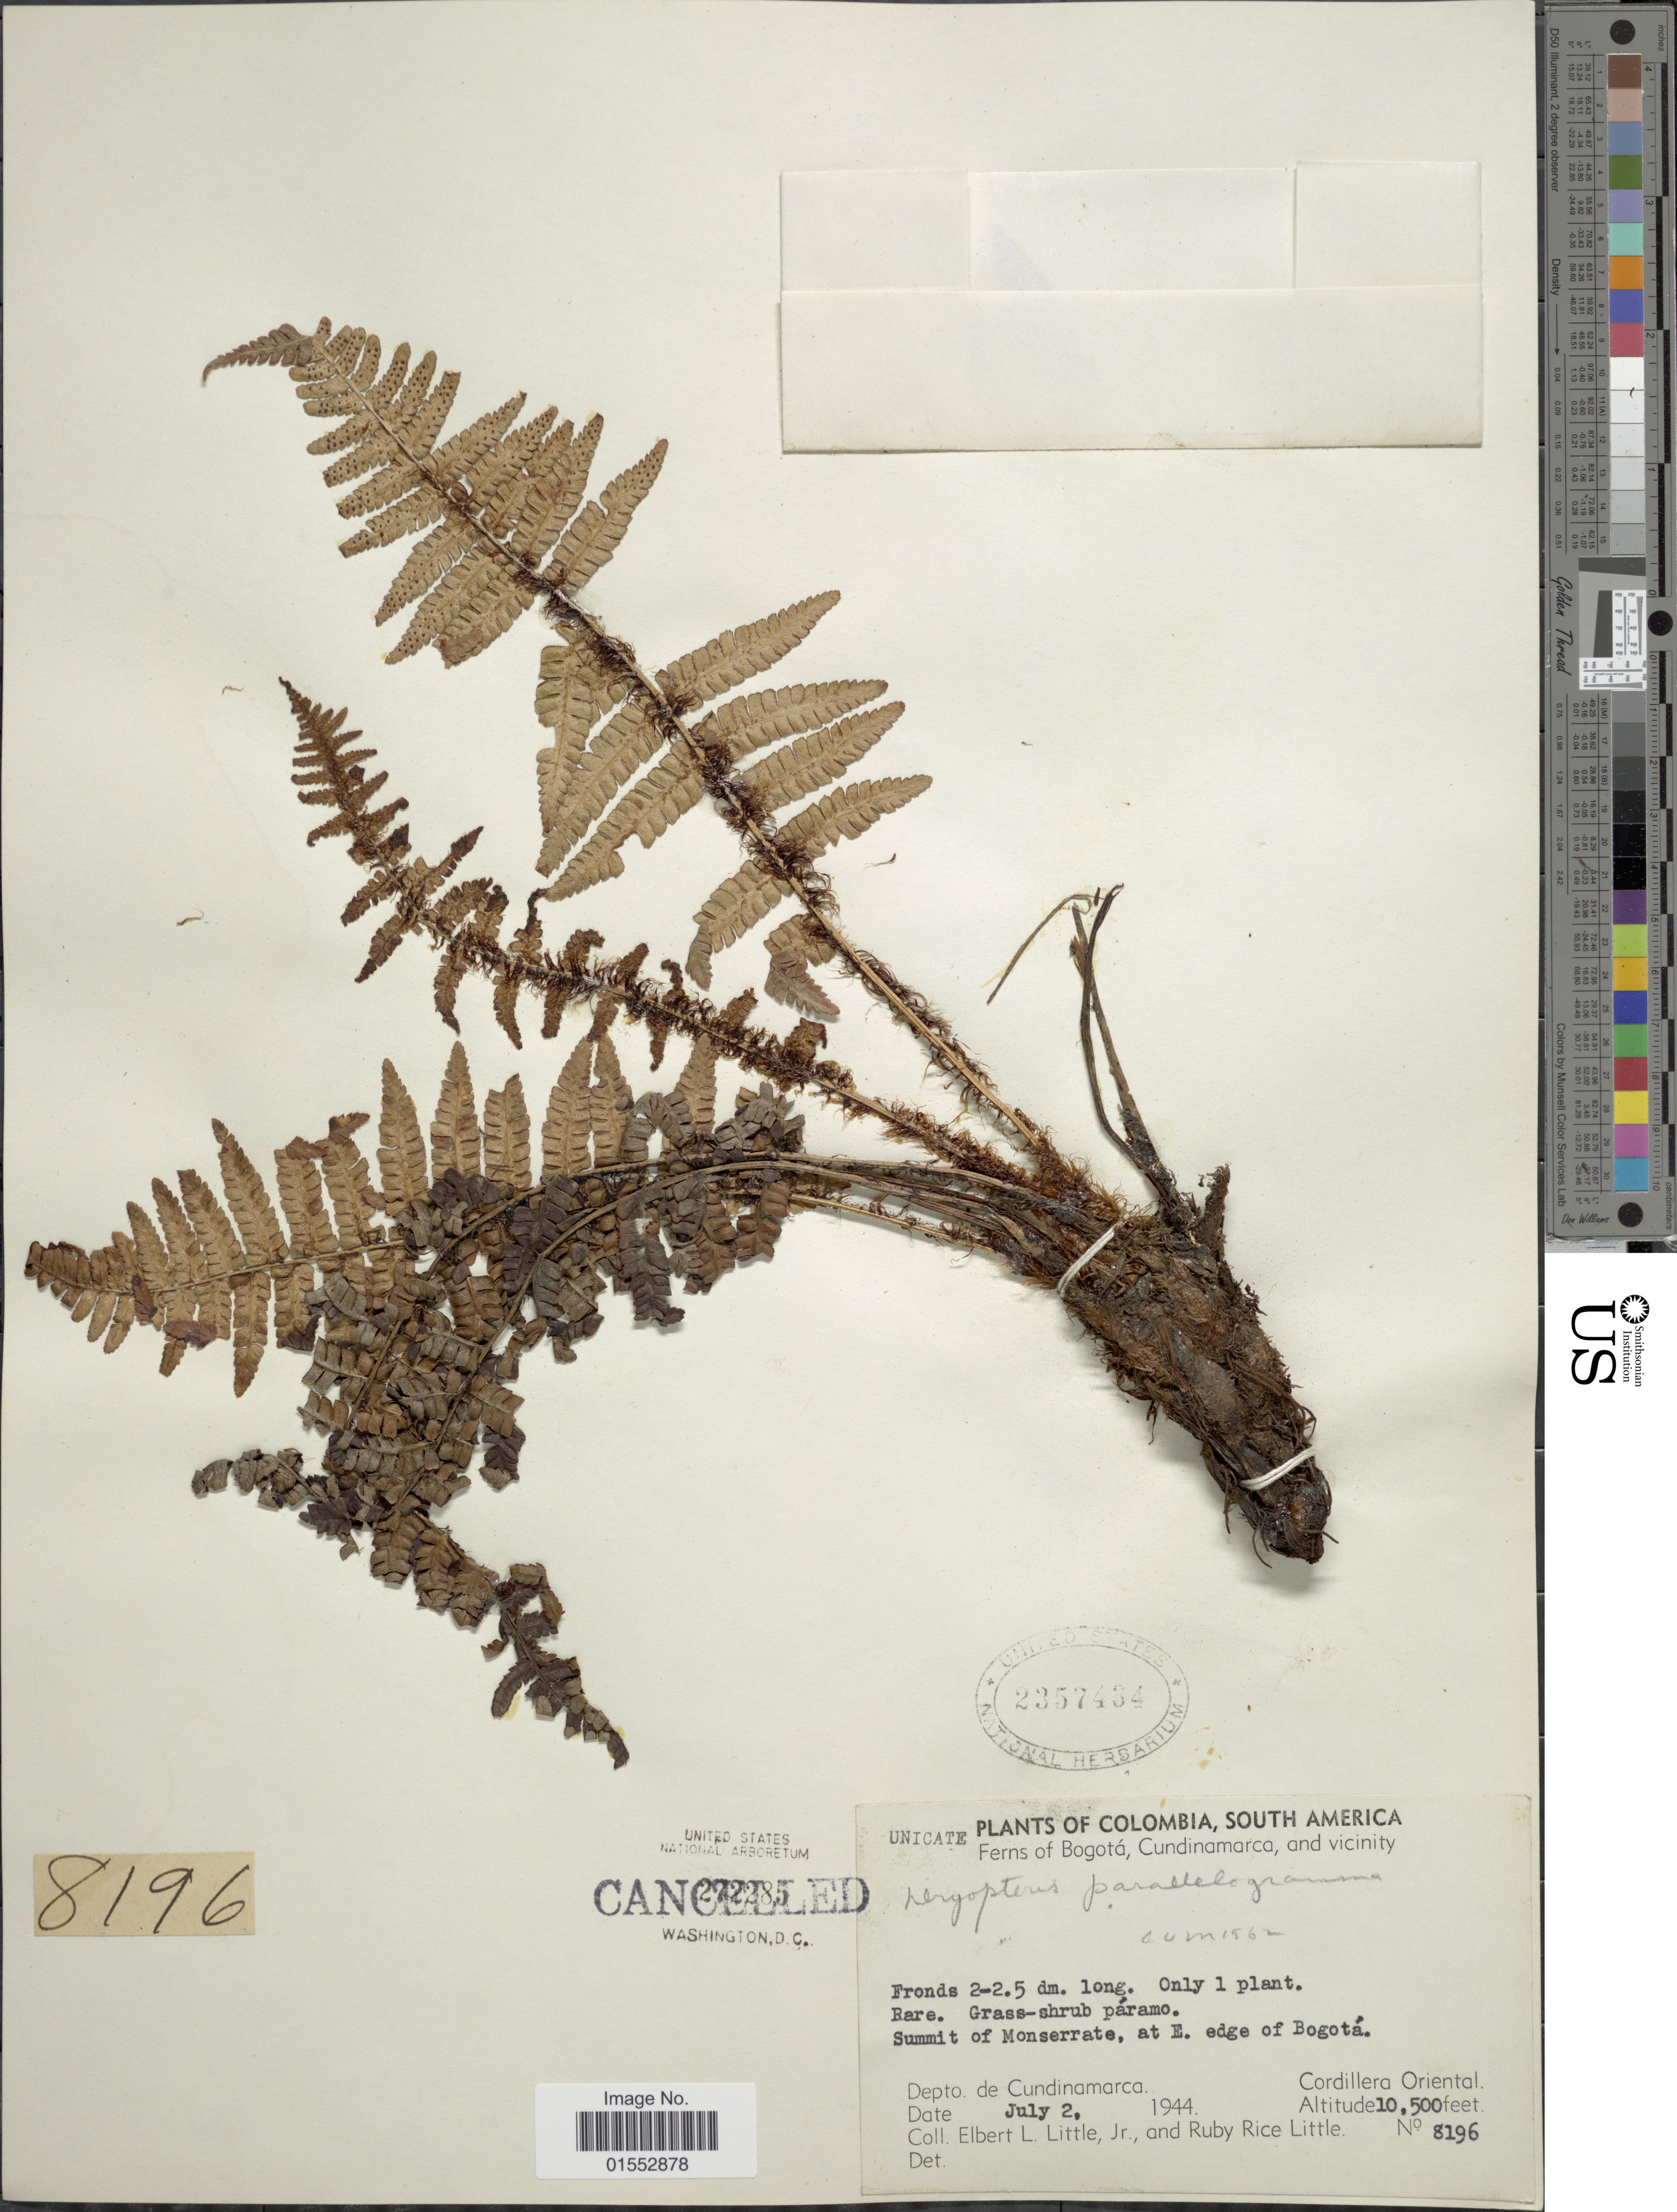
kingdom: Plantae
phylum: Tracheophyta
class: Polypodiopsida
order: Polypodiales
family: Dryopteridaceae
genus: Dryopteris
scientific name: Dryopteris wallichiana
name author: (Spreng.) Hyl.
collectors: E. L. Little & R. R. Little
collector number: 8196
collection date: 1944-07-02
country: Colombia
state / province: Cundinamarca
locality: Depto. de Cundinamarca. Cordillera Oriental. Summit of Monserrate, at edge of Bogota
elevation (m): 3200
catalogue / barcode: US 2357434